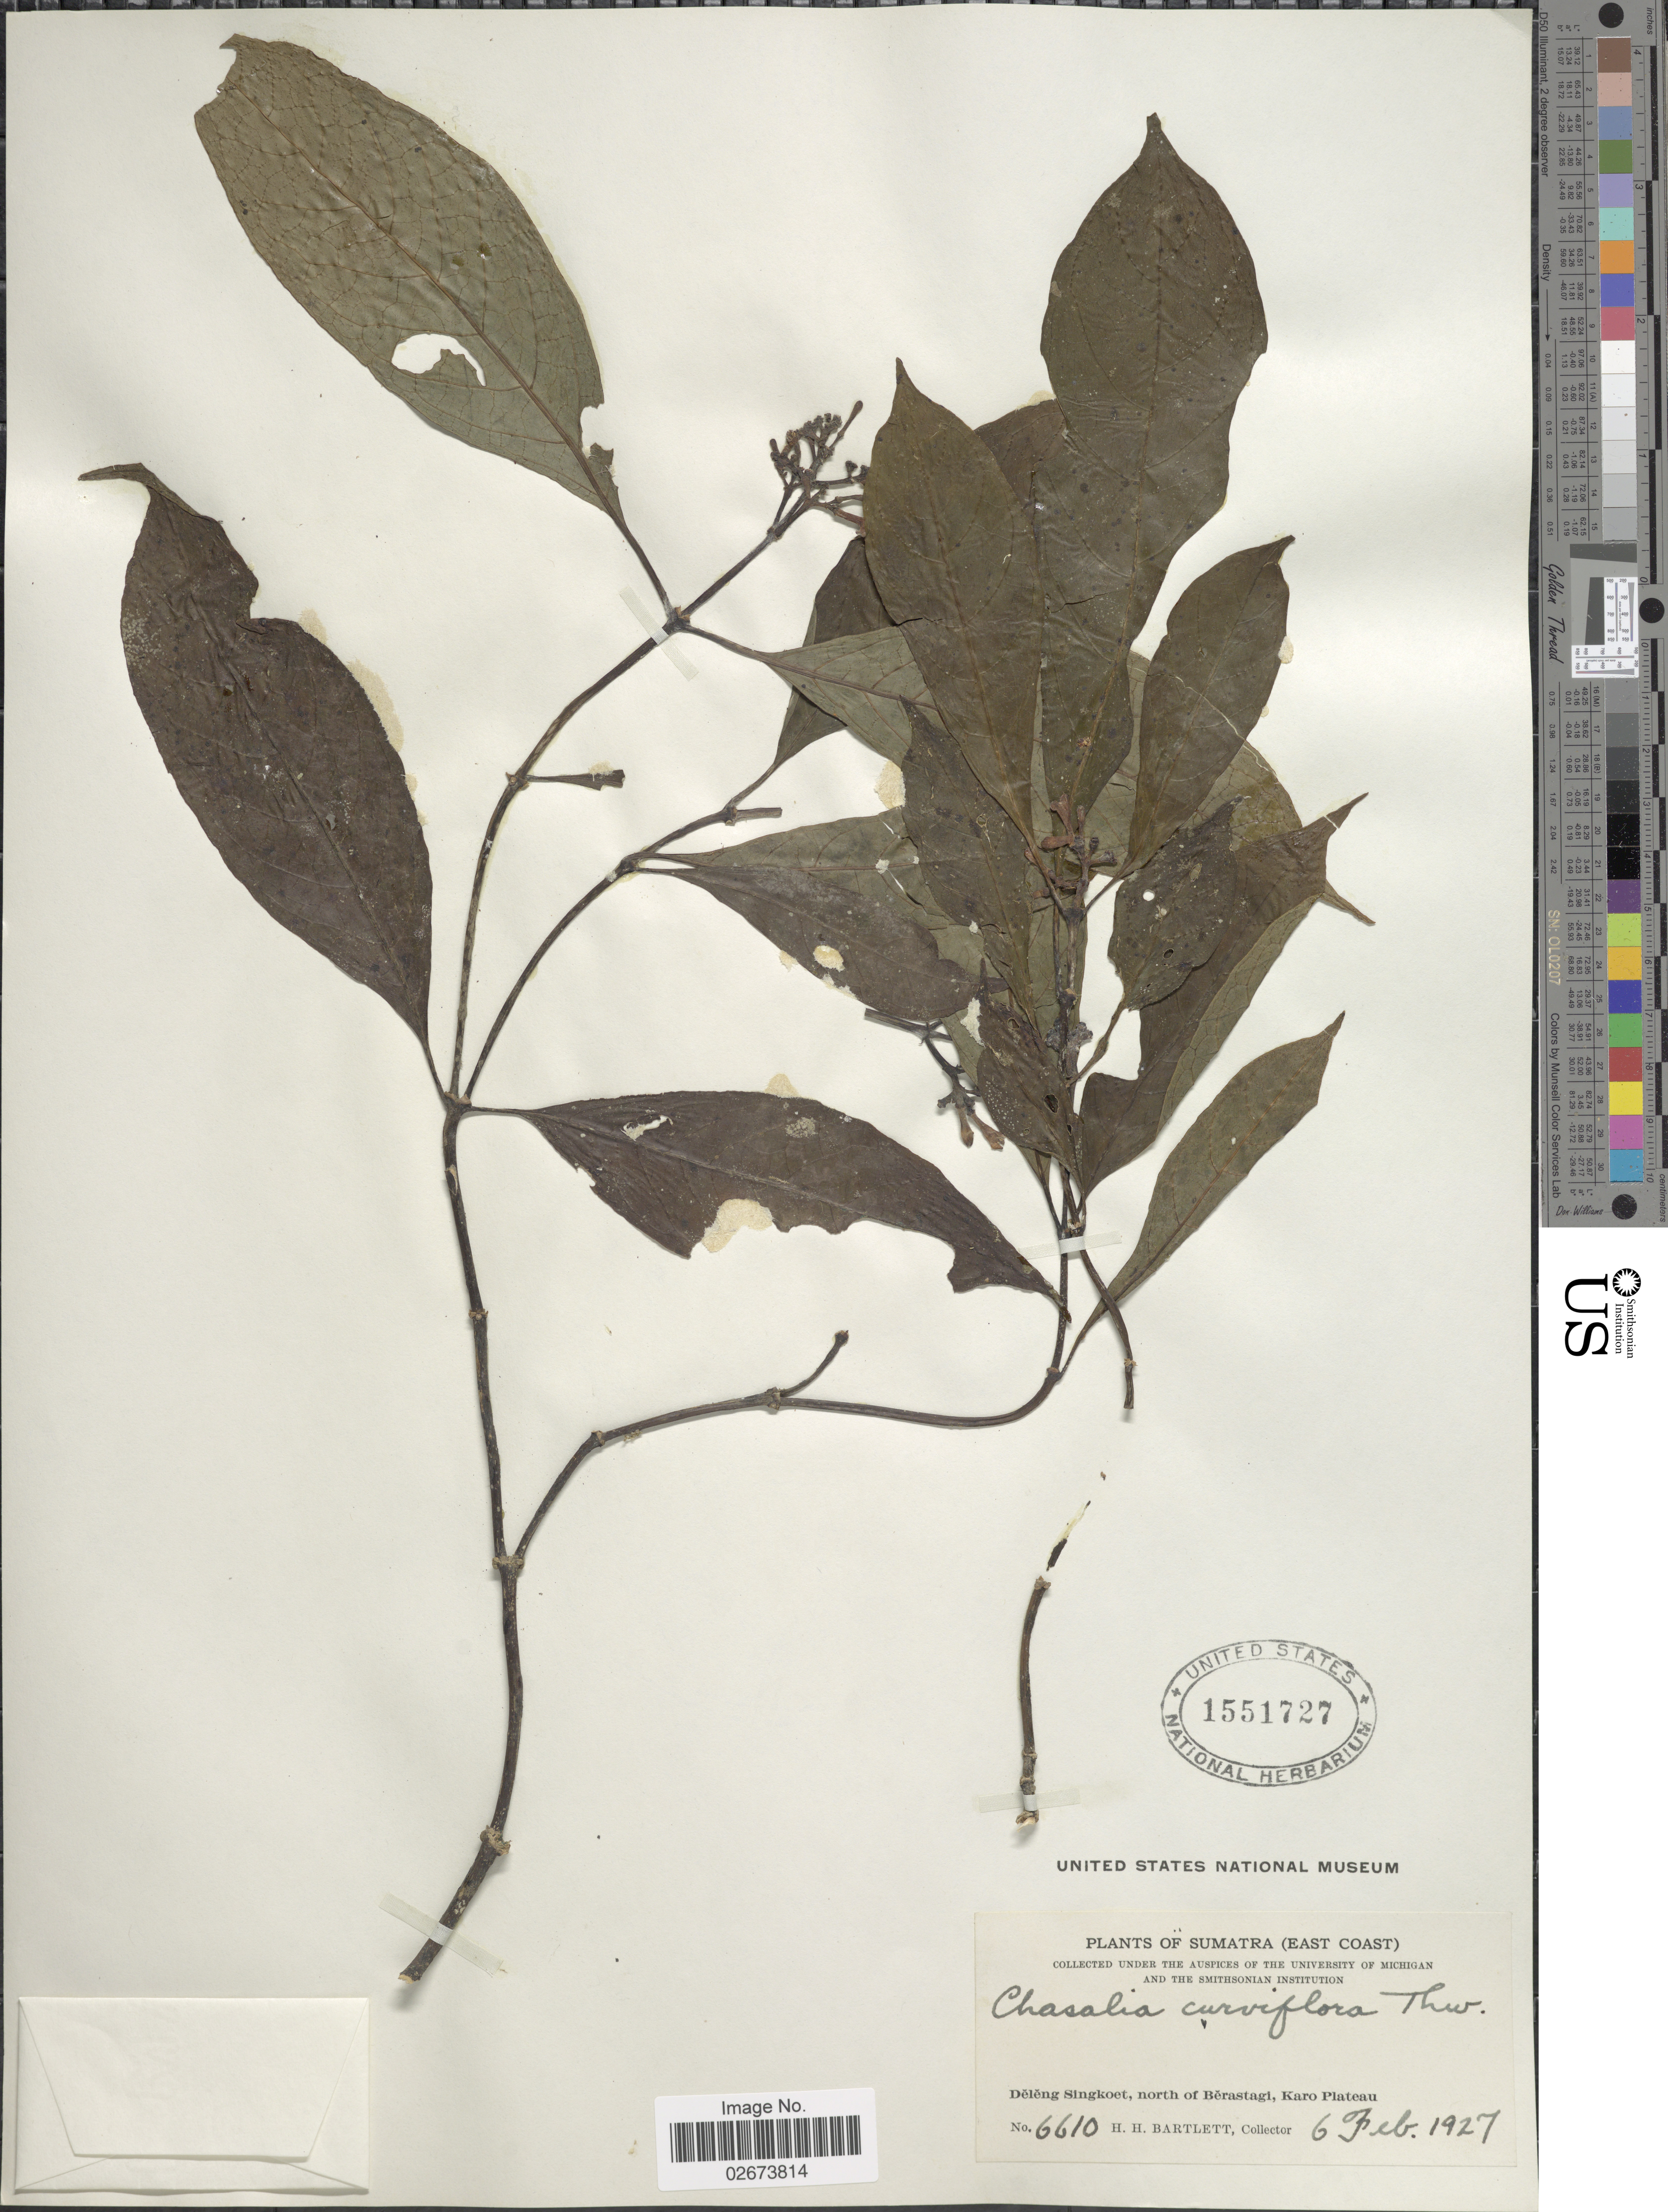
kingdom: Plantae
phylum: Tracheophyta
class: Magnoliopsida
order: Gentianales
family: Rubiaceae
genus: Chassalia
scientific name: Chassalia curviflora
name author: (Wall.) Thwaites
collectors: H. H. Bartlett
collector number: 6610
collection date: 1927-02-06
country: Indonesia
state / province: Sumatra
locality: (East Coast), Deleng Singkoet, north of Berastagi, Karo Plateau.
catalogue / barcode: US 1551727